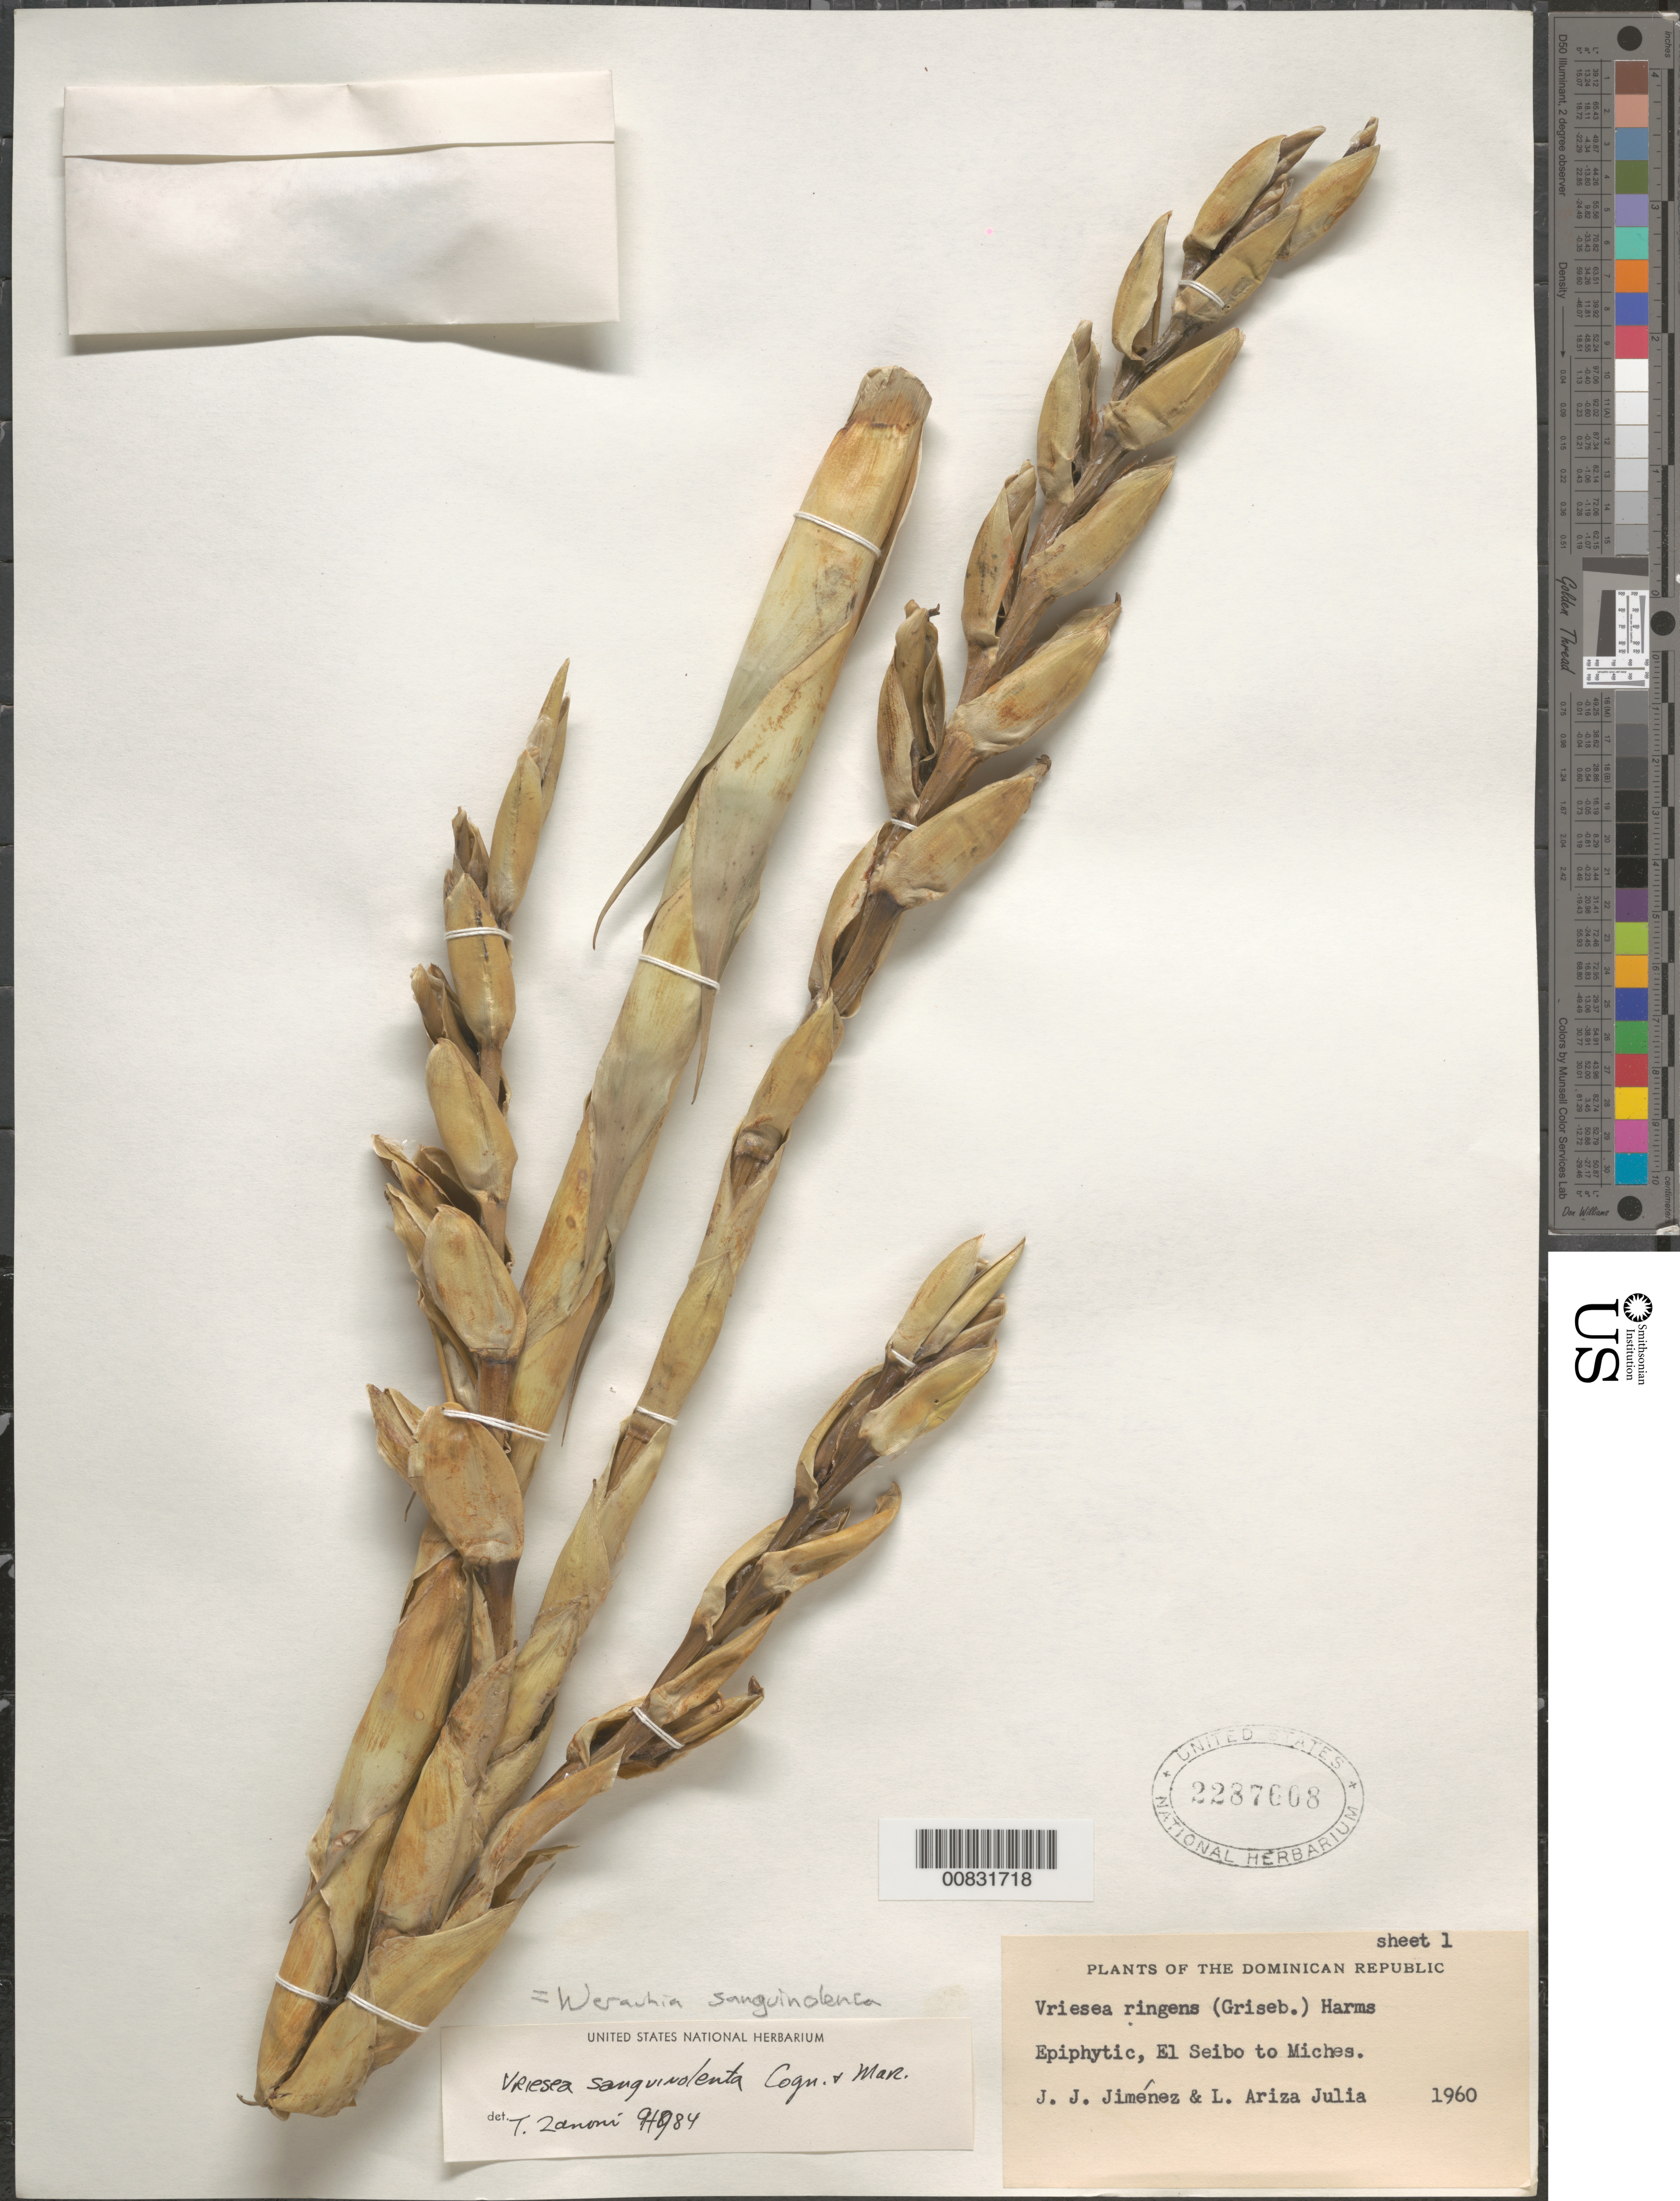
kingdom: Plantae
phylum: Tracheophyta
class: Liliopsida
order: Poales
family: Bromeliaceae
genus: Werauhia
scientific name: Werauhia sanguinolenta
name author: (Cogn. & Marchal) J.R. Grant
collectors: J. J. Jiménez & L. Ariza-Julia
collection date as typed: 1960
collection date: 1960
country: Dominican Republic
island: Hispaniola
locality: El Seibo to Miches.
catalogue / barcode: US 2287608